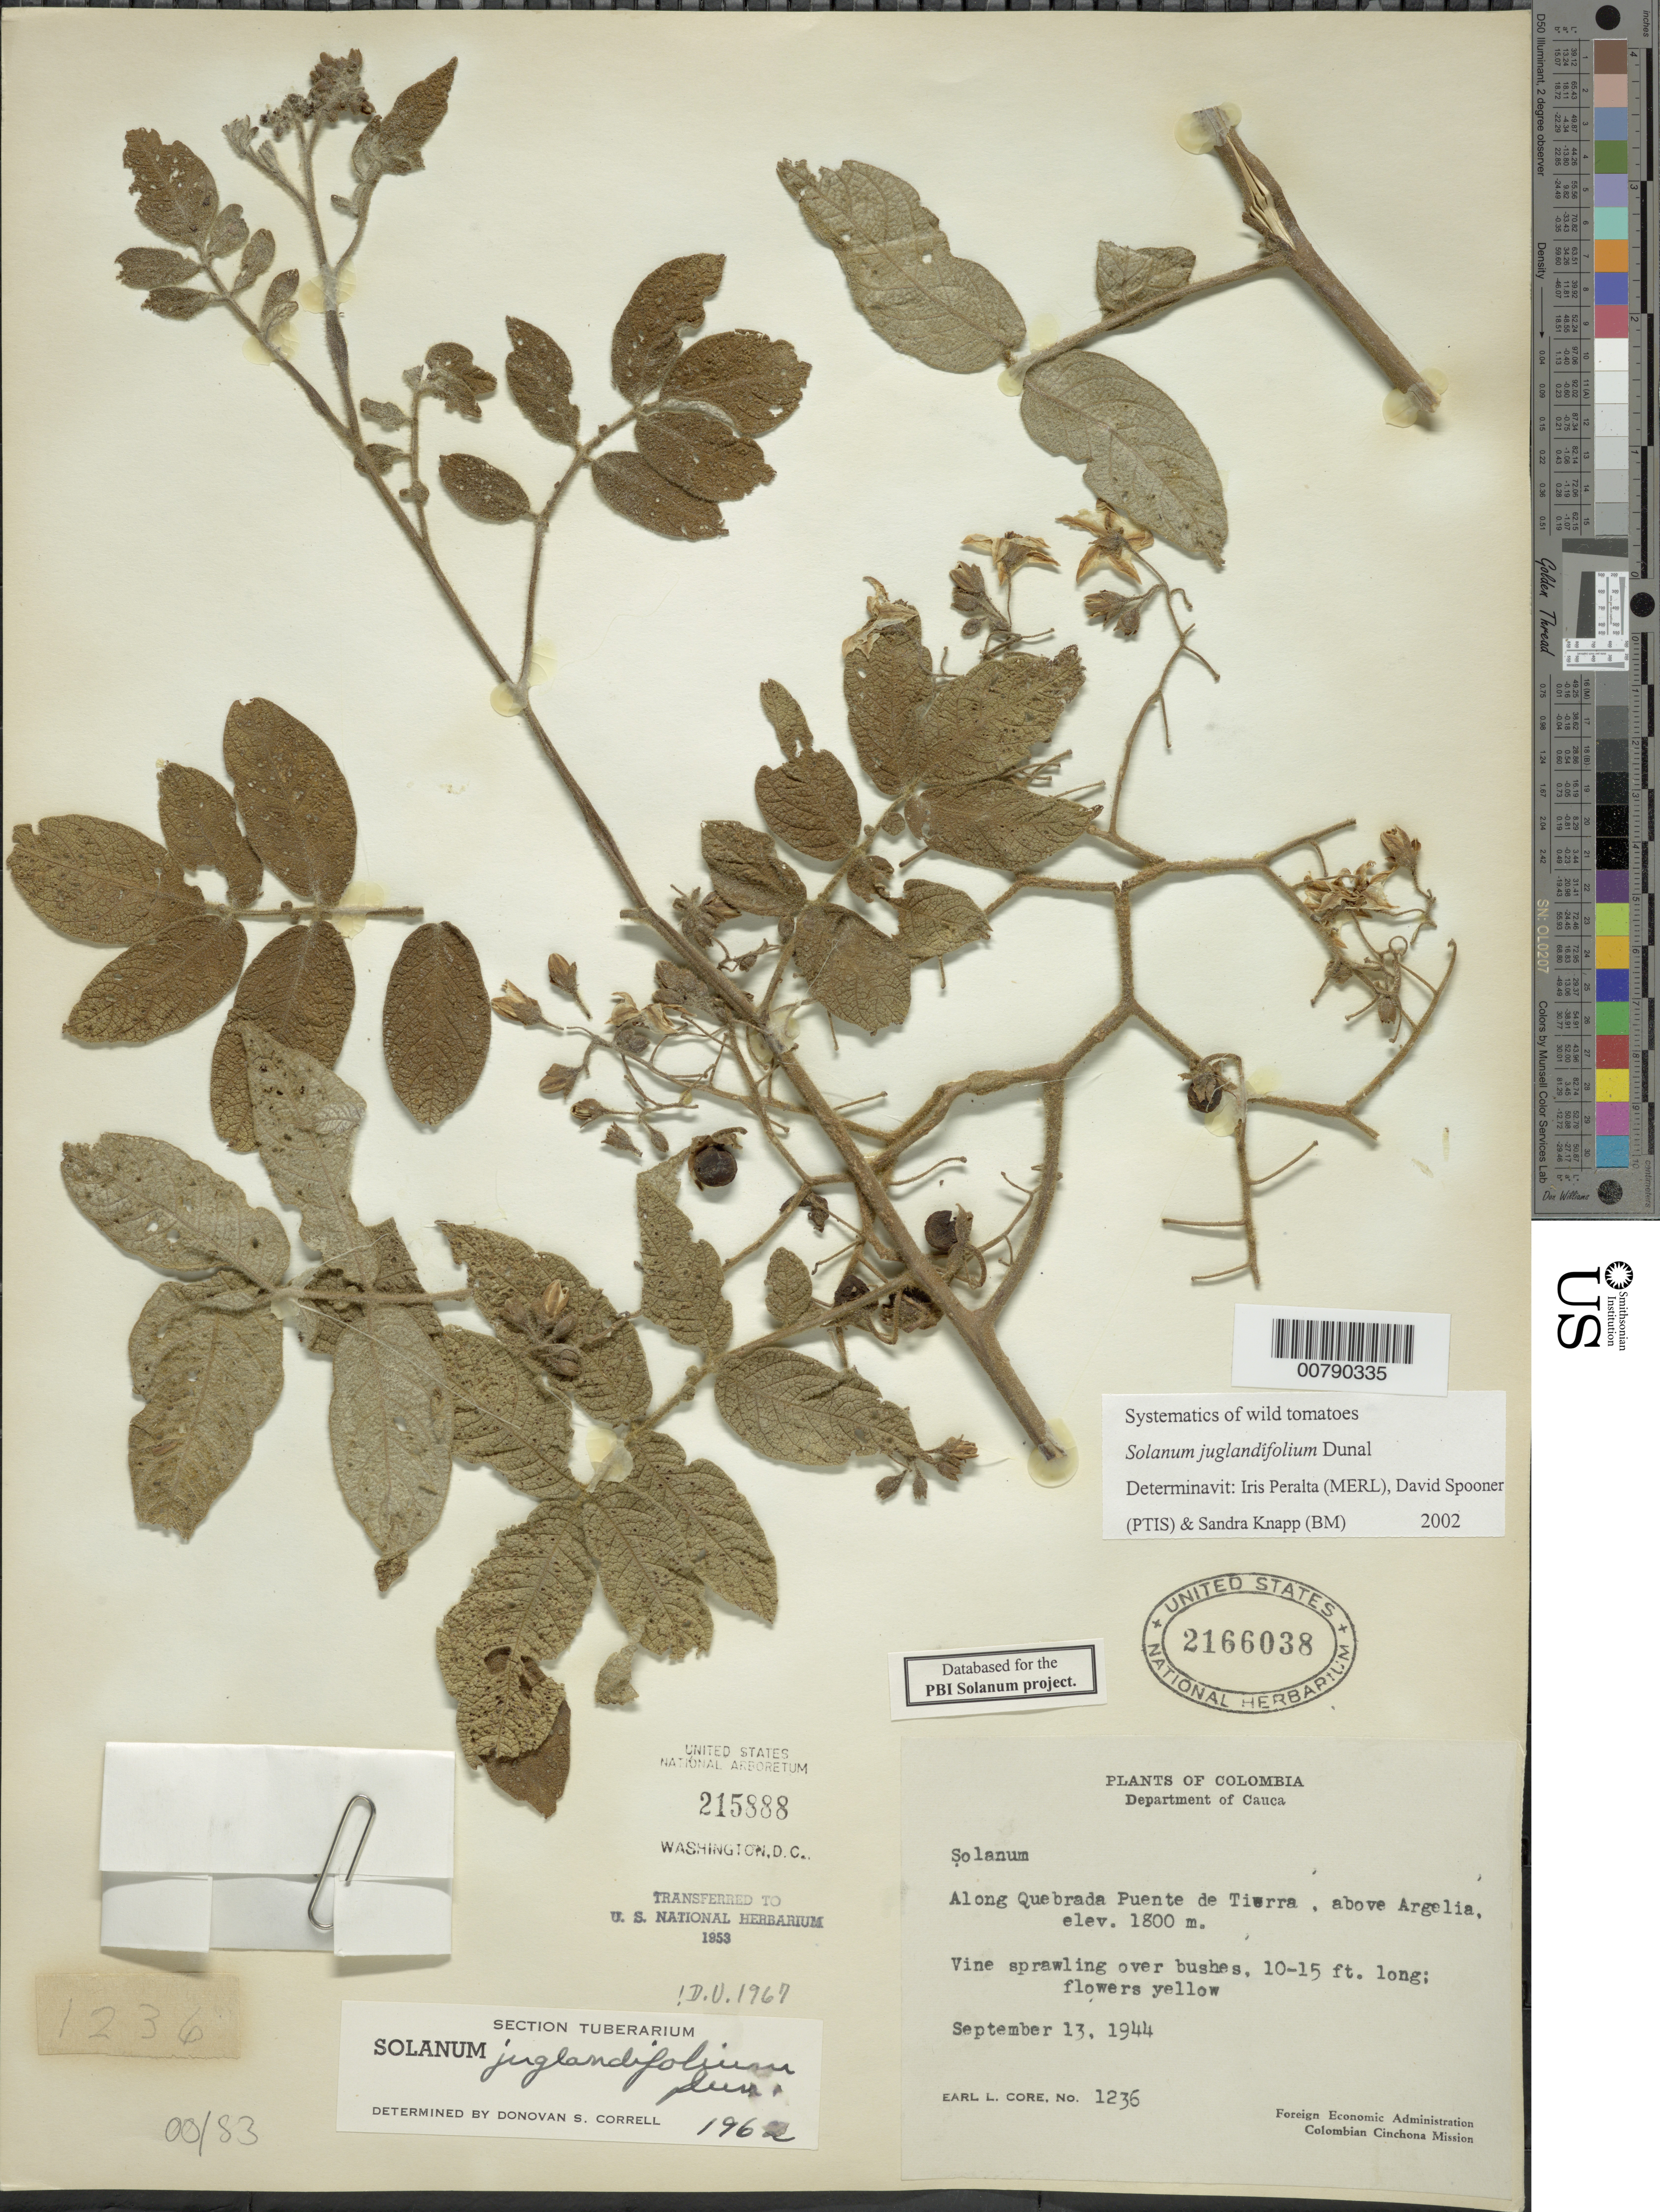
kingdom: Plantae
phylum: Tracheophyta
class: Magnoliopsida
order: Solanales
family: Solanaceae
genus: Solanum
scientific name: Solanum juglandifolium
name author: Dunal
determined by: Peralta, Iris E.; Knapp, S. D.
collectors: E. L. Core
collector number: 1236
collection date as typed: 13 Sep 1944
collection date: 1944-09-13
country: Colombia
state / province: Cauca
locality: above Quebrada Puente de Tierra, above Argelia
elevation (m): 1800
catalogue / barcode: US 2166038